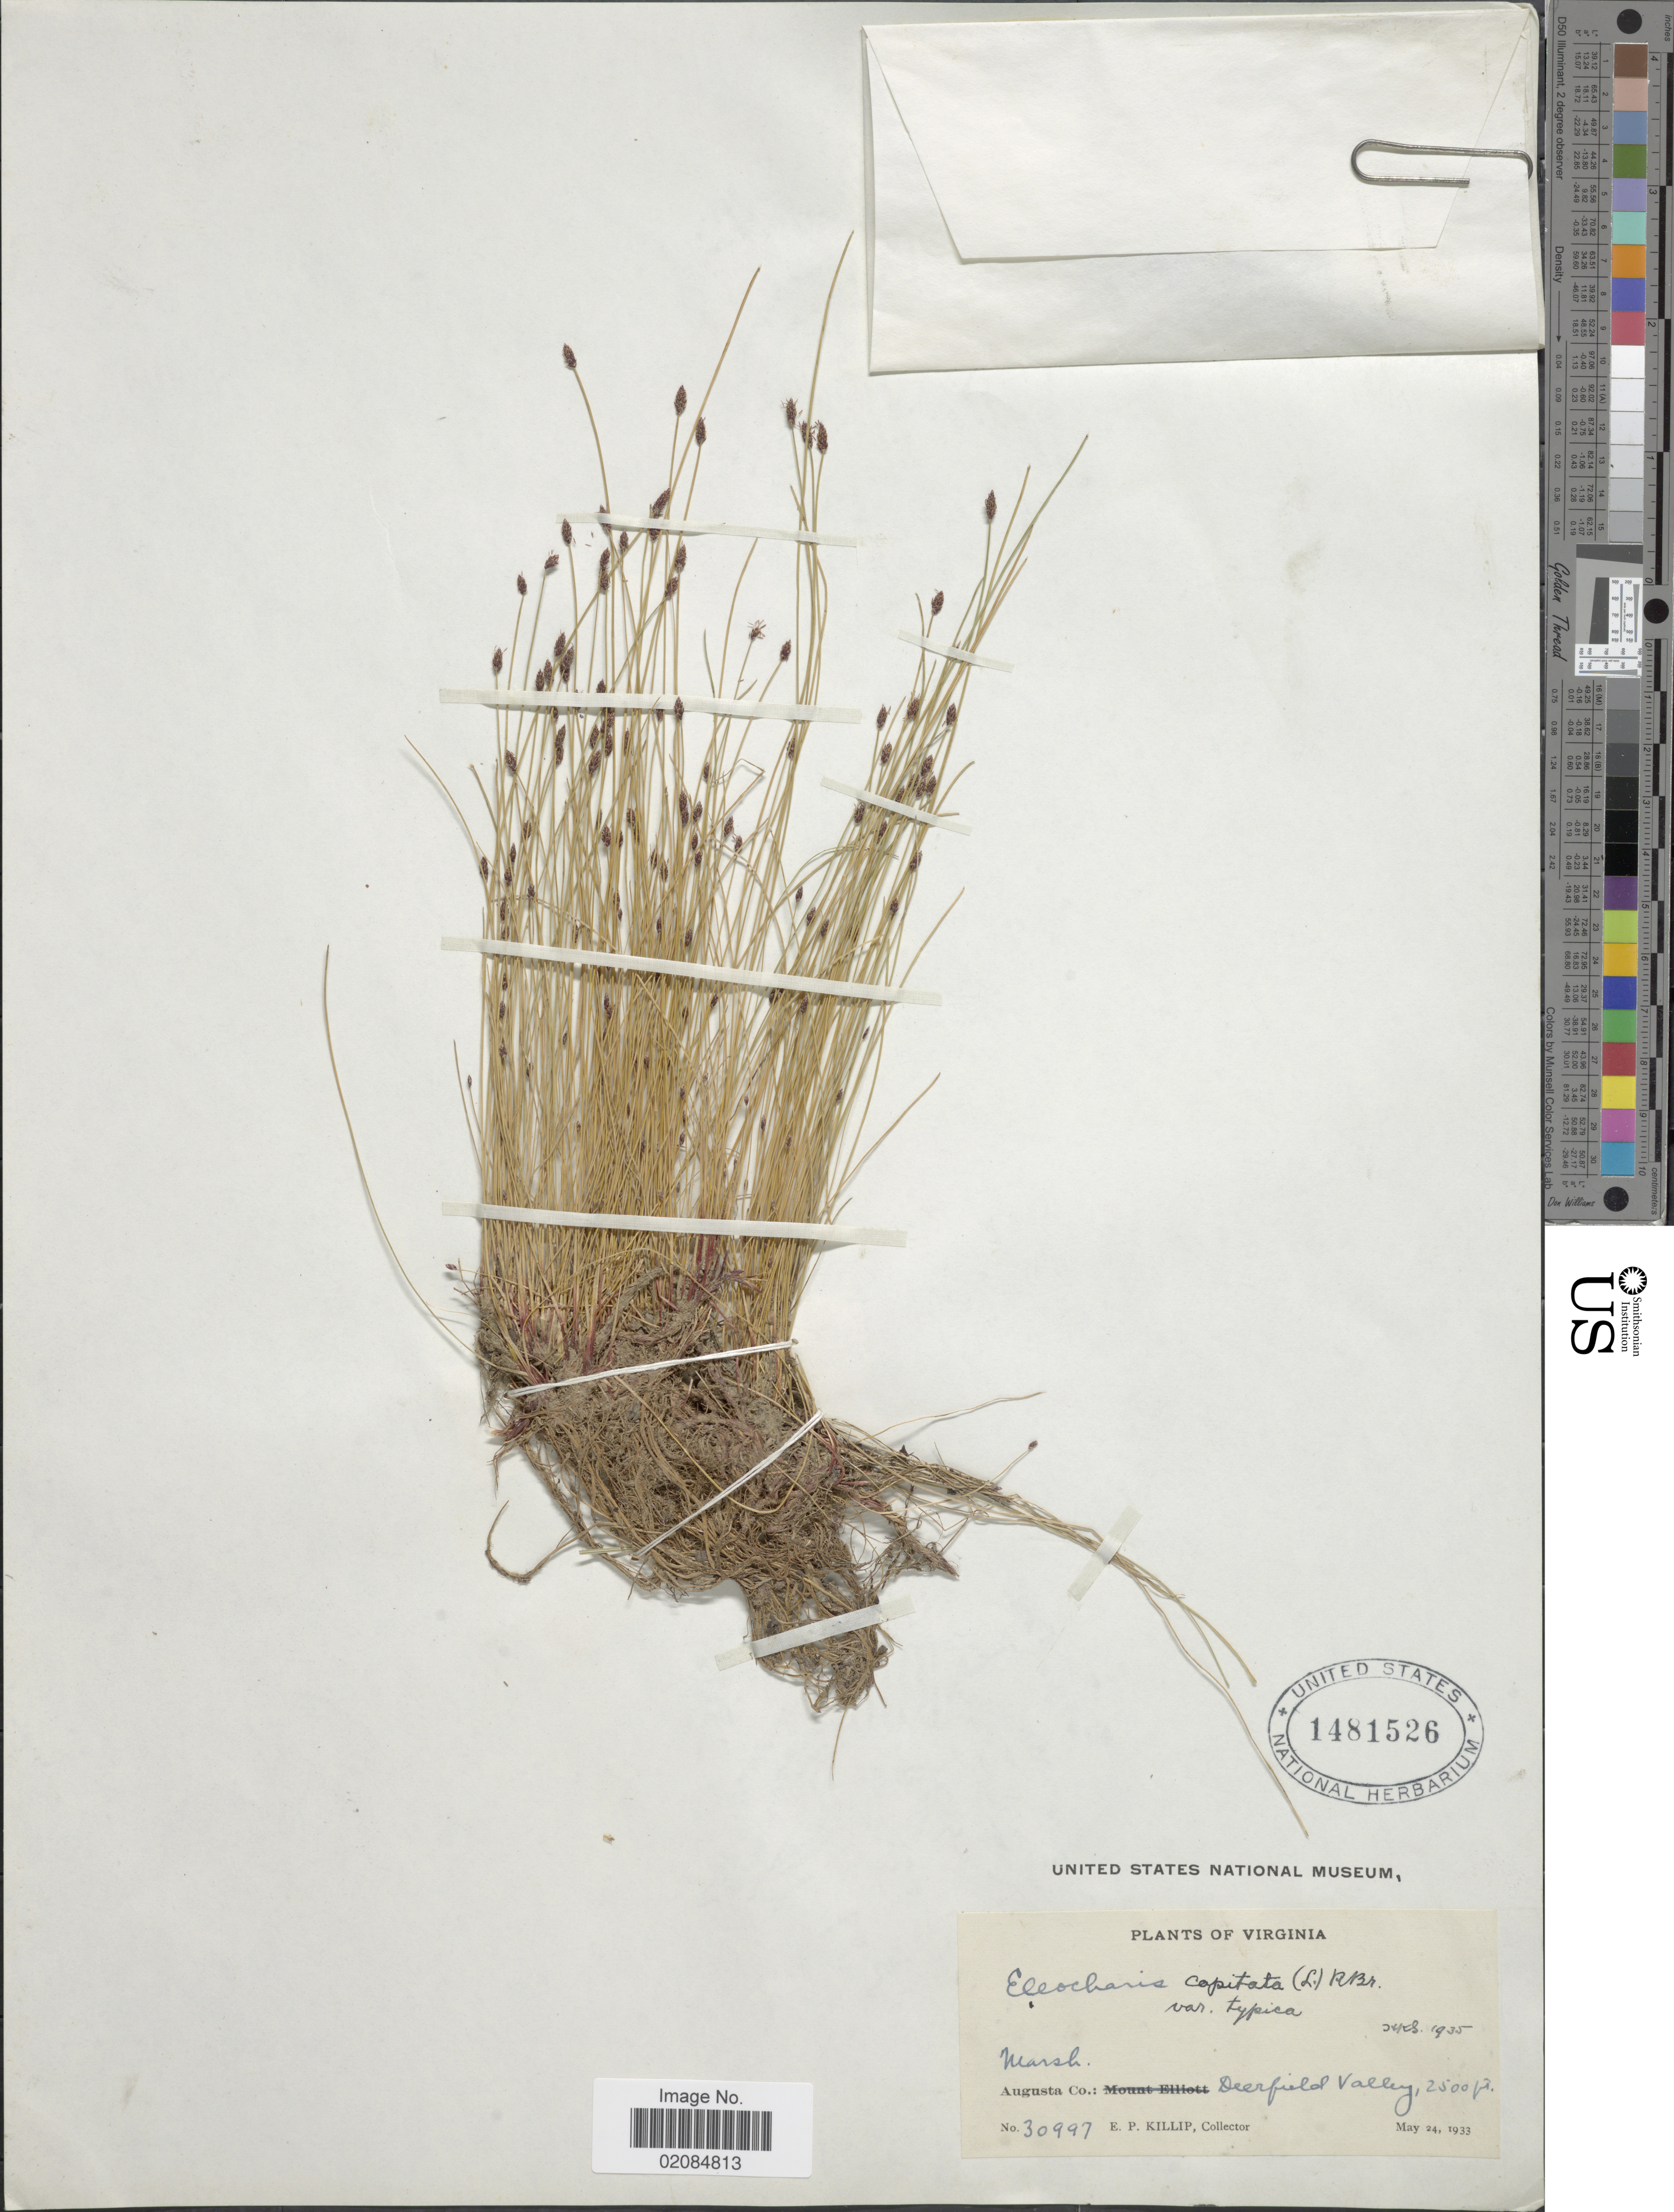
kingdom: Plantae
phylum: Tracheophyta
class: Liliopsida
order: Poales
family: Cyperaceae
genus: Eleocharis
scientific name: Eleocharis tenuis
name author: (Willd.) Schult.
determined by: Strong, Mark T., (BOT), Smithsonian Institution - National Museum of Natural History (UNITED STATES)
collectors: E. P. Killip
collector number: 30997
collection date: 1933-05-24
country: United States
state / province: Virginia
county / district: Augusta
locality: Deerfield Valley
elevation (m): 762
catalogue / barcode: US 1481526